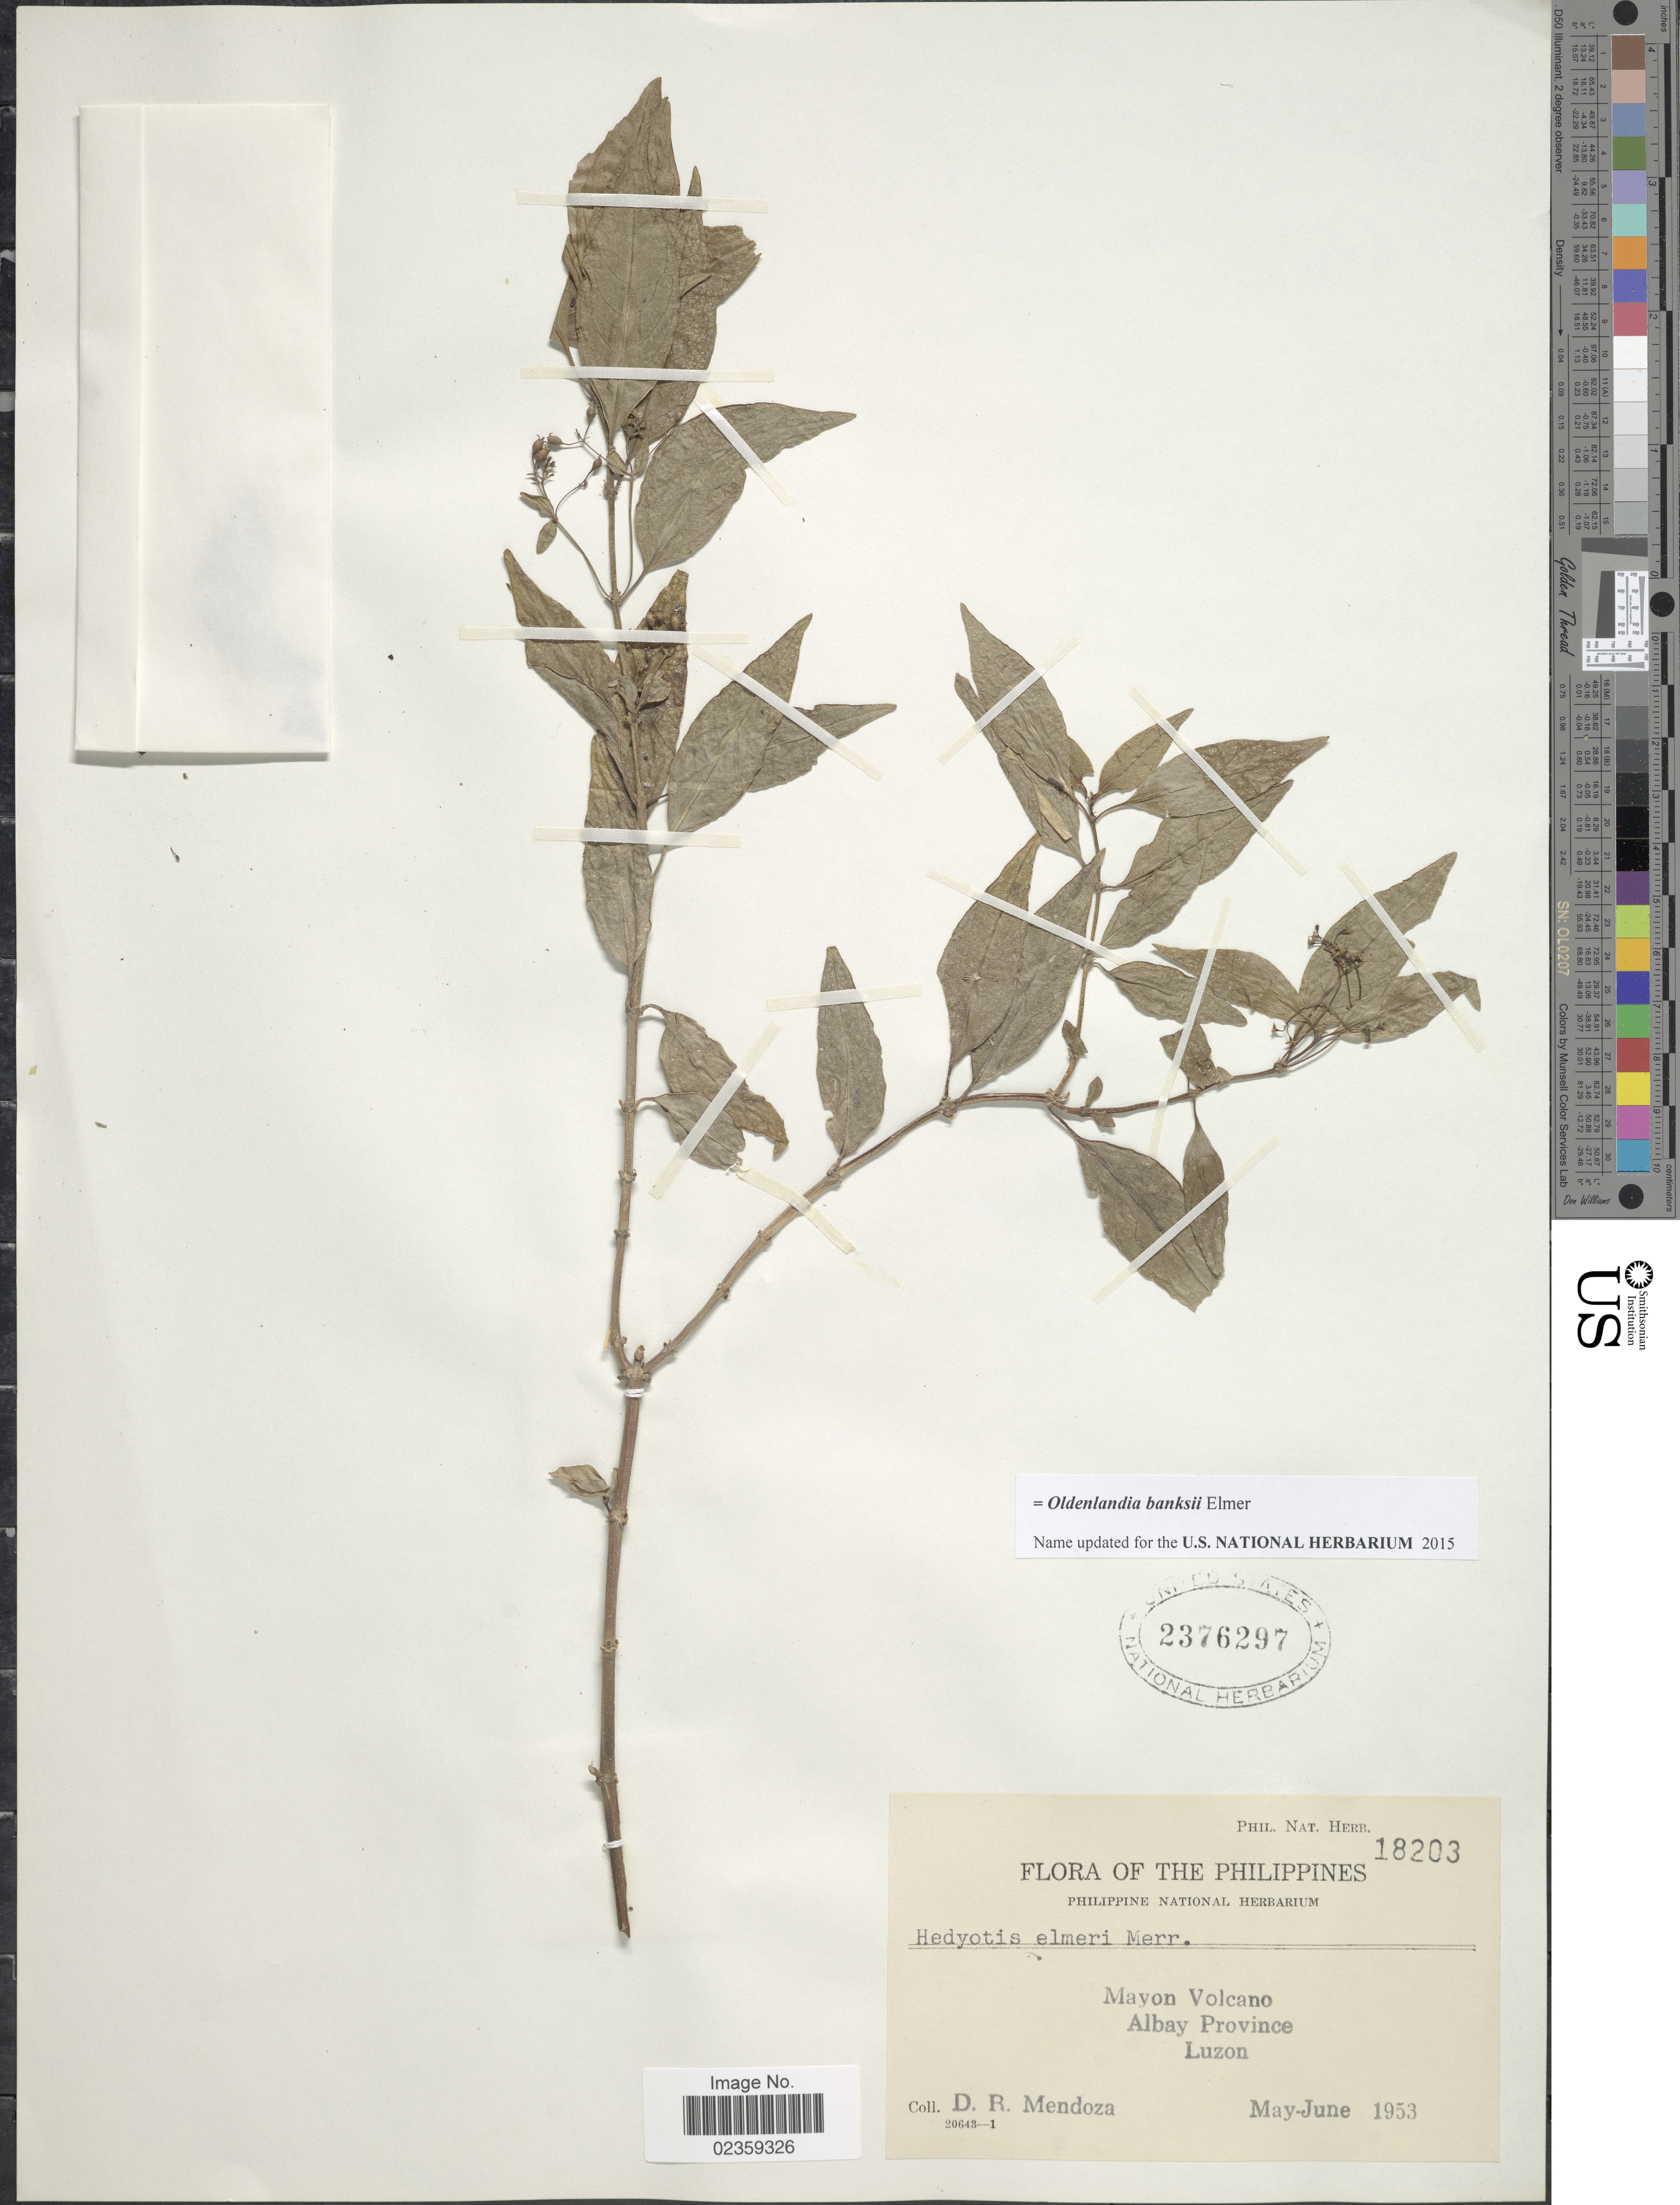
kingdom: Plantae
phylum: Tracheophyta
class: Magnoliopsida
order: Gentianales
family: Rubiaceae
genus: Oldenlandia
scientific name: Oldenlandia banksii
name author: Elmer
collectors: D. Mendoza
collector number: Phil. Nat. Herb. 18203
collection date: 1953-05/1953-06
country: Philippines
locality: Mayon Volcano. Albay Province. Luzon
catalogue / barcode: US 2376297